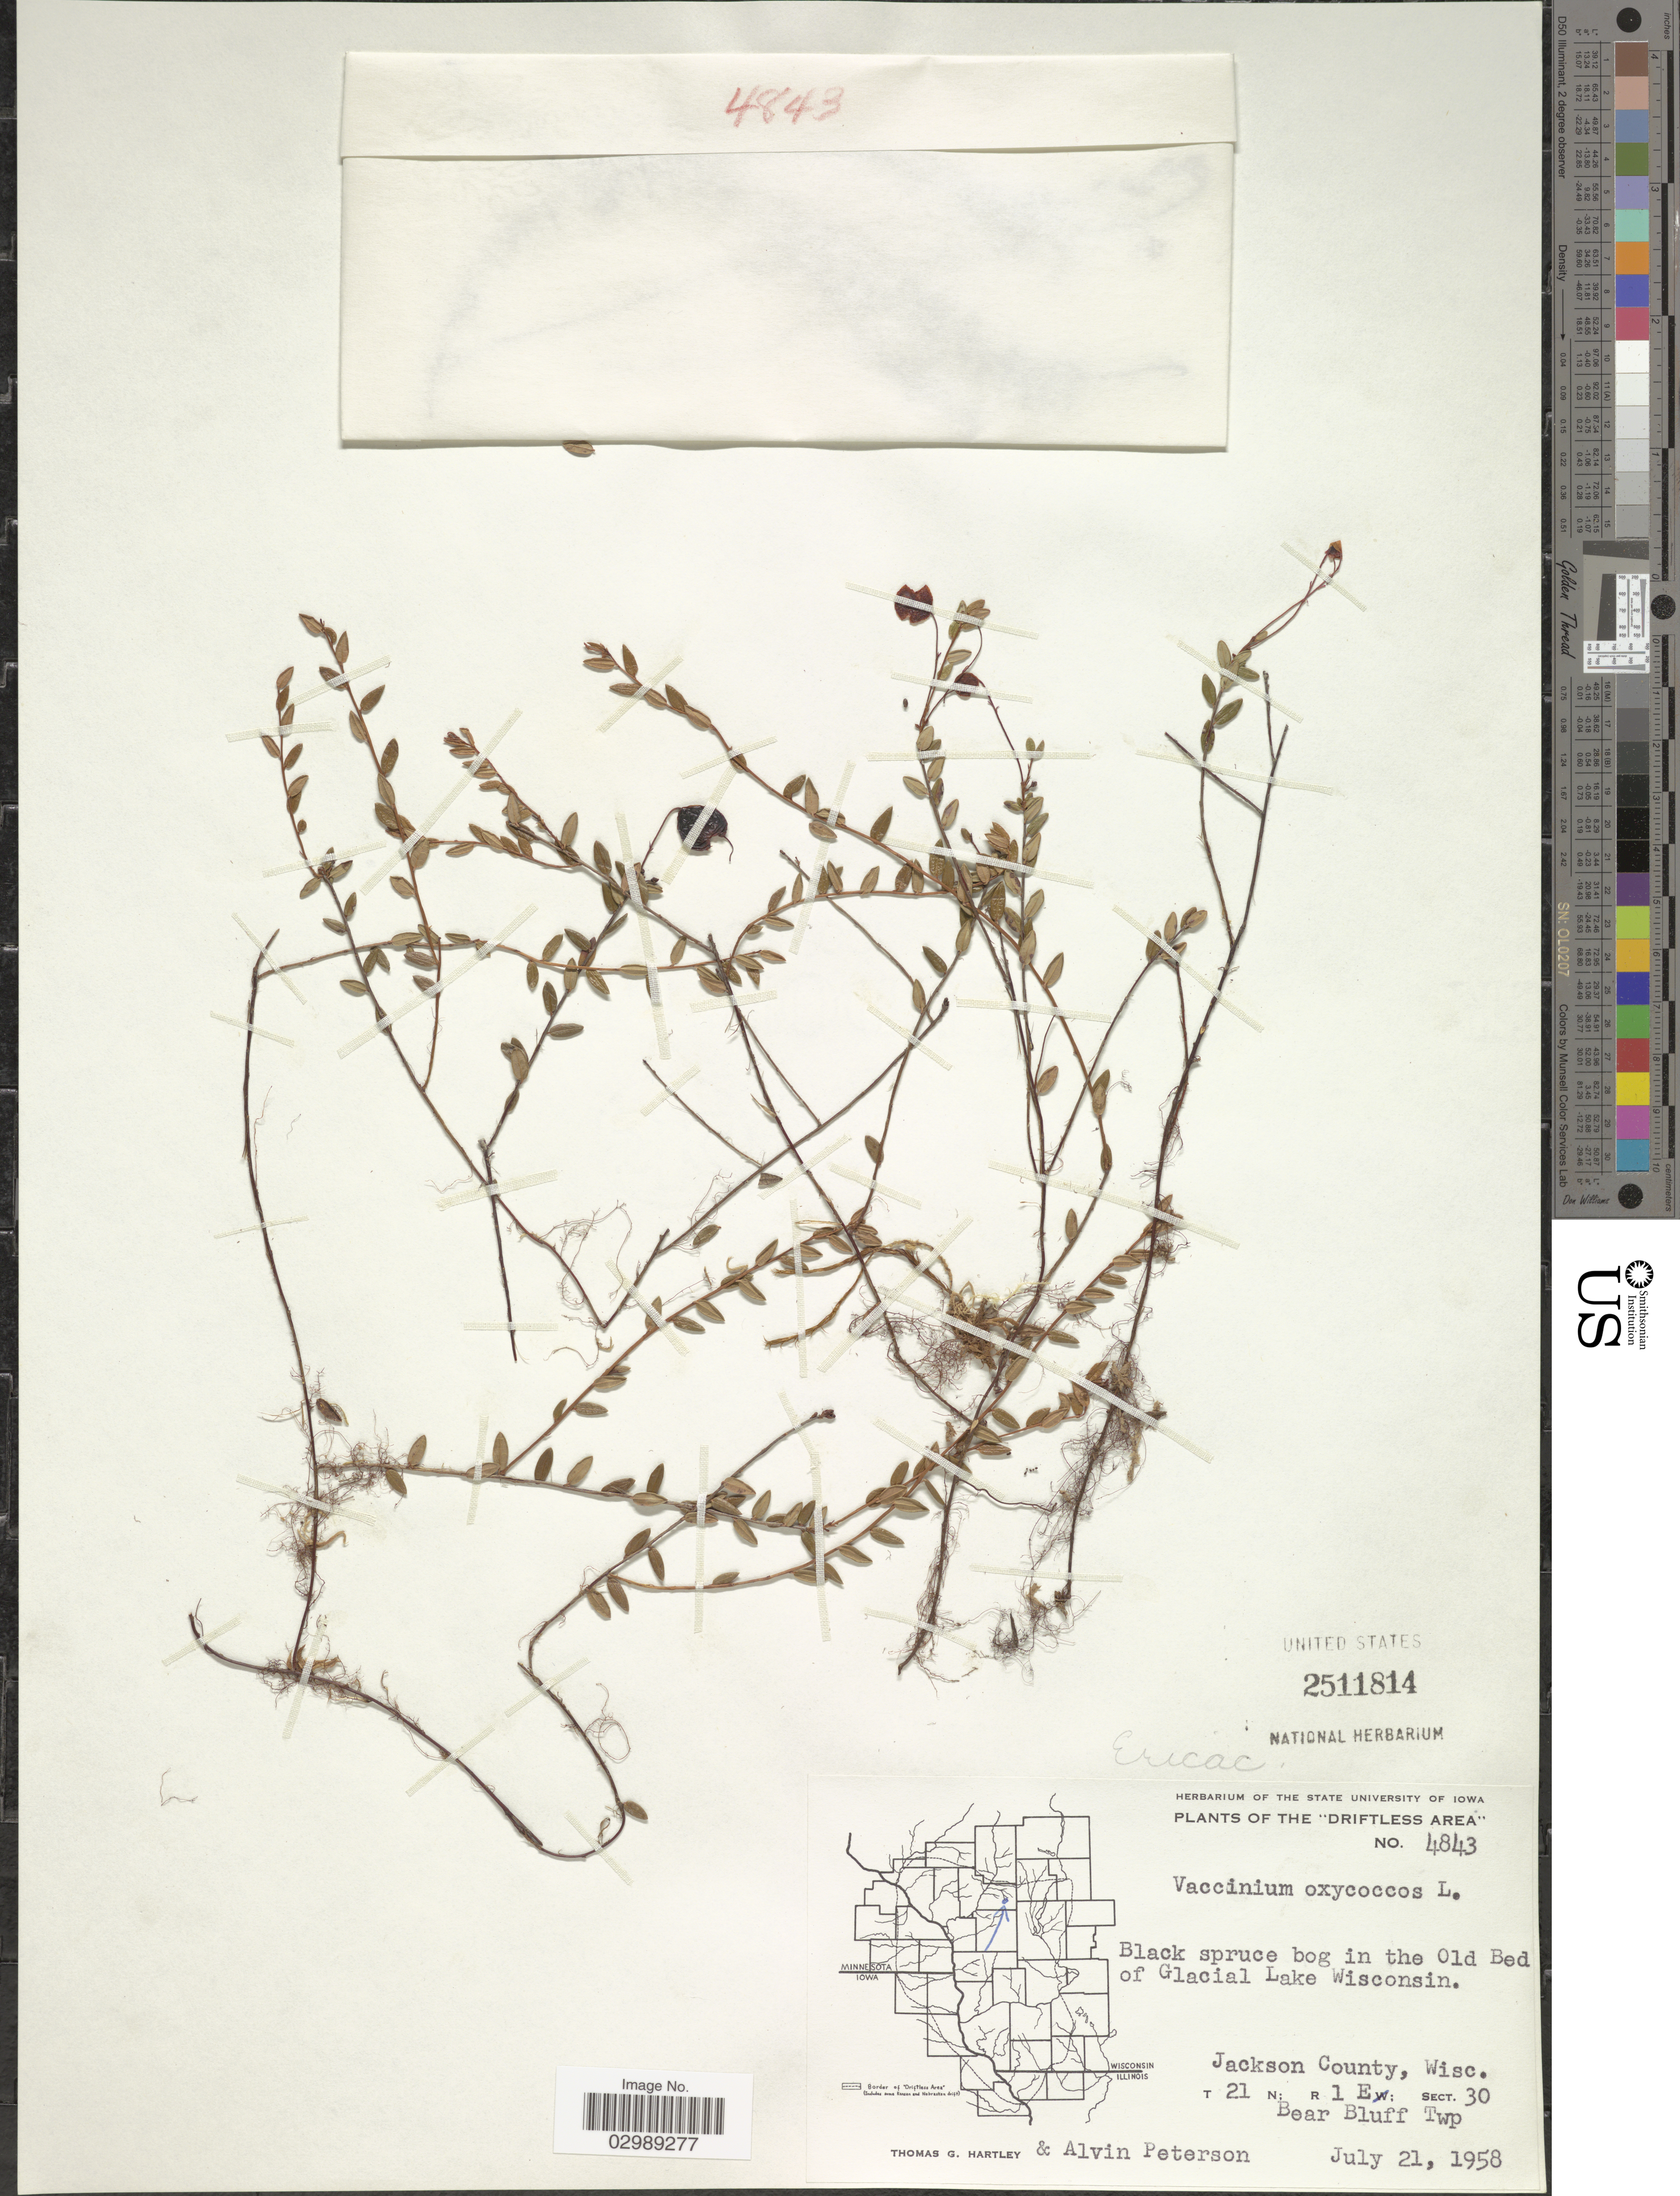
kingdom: Plantae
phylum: Tracheophyta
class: Magnoliopsida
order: Ericales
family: Ericaceae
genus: Vaccinium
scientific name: Vaccinium oxycoccos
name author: L.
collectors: T. G. Hartley & A. M. Peterson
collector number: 4843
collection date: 1958-07-21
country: United States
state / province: Wisconsin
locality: The "Driftless Area", Black spruce bog in the Old Bed of Glacial Lake Wisconsin, Jackson County. T21N; R1E; Sect.30, Bear Bluff Twp.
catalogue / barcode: US 2511814